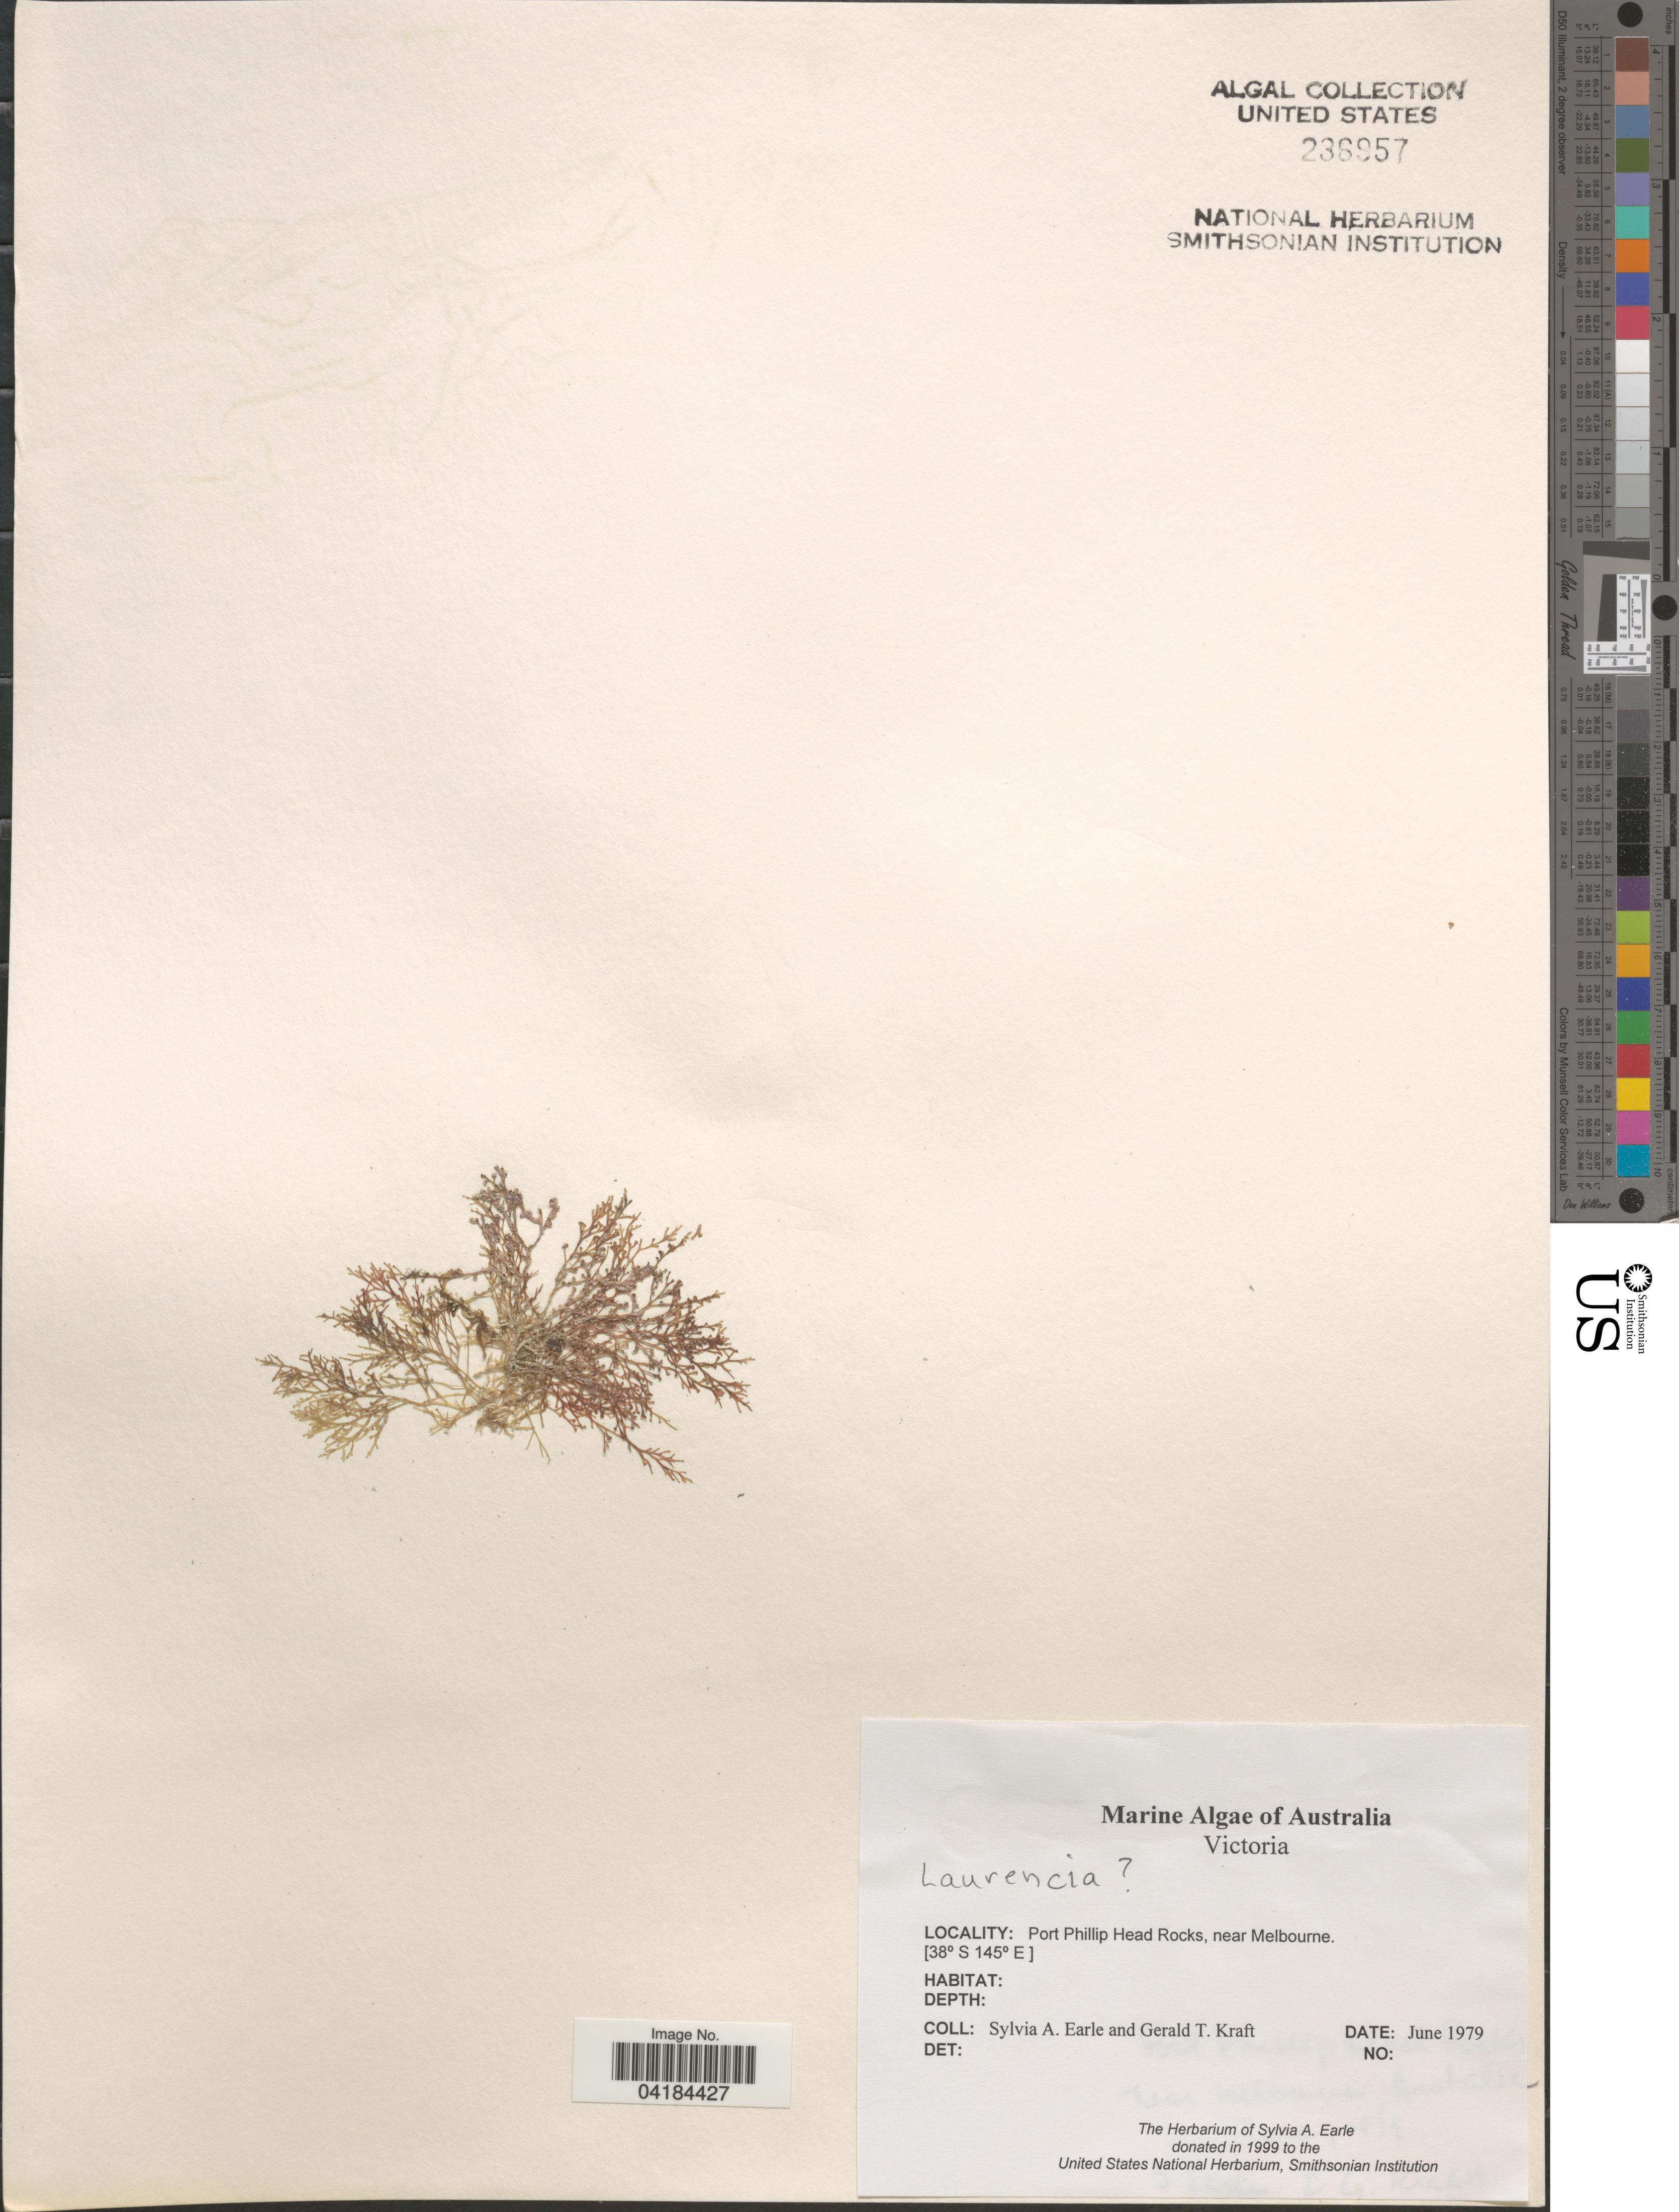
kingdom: Plantae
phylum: Rhodophyta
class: Florideophyceae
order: Ceramiales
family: Rhodomelaceae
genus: Laurencia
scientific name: Laurencia sp.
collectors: S. A. Earle & G. T. Kraft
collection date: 1979-06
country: Australia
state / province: Victoria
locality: Victoria. Port Phillip Head Rocks, near Melbourne.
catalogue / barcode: US 236957